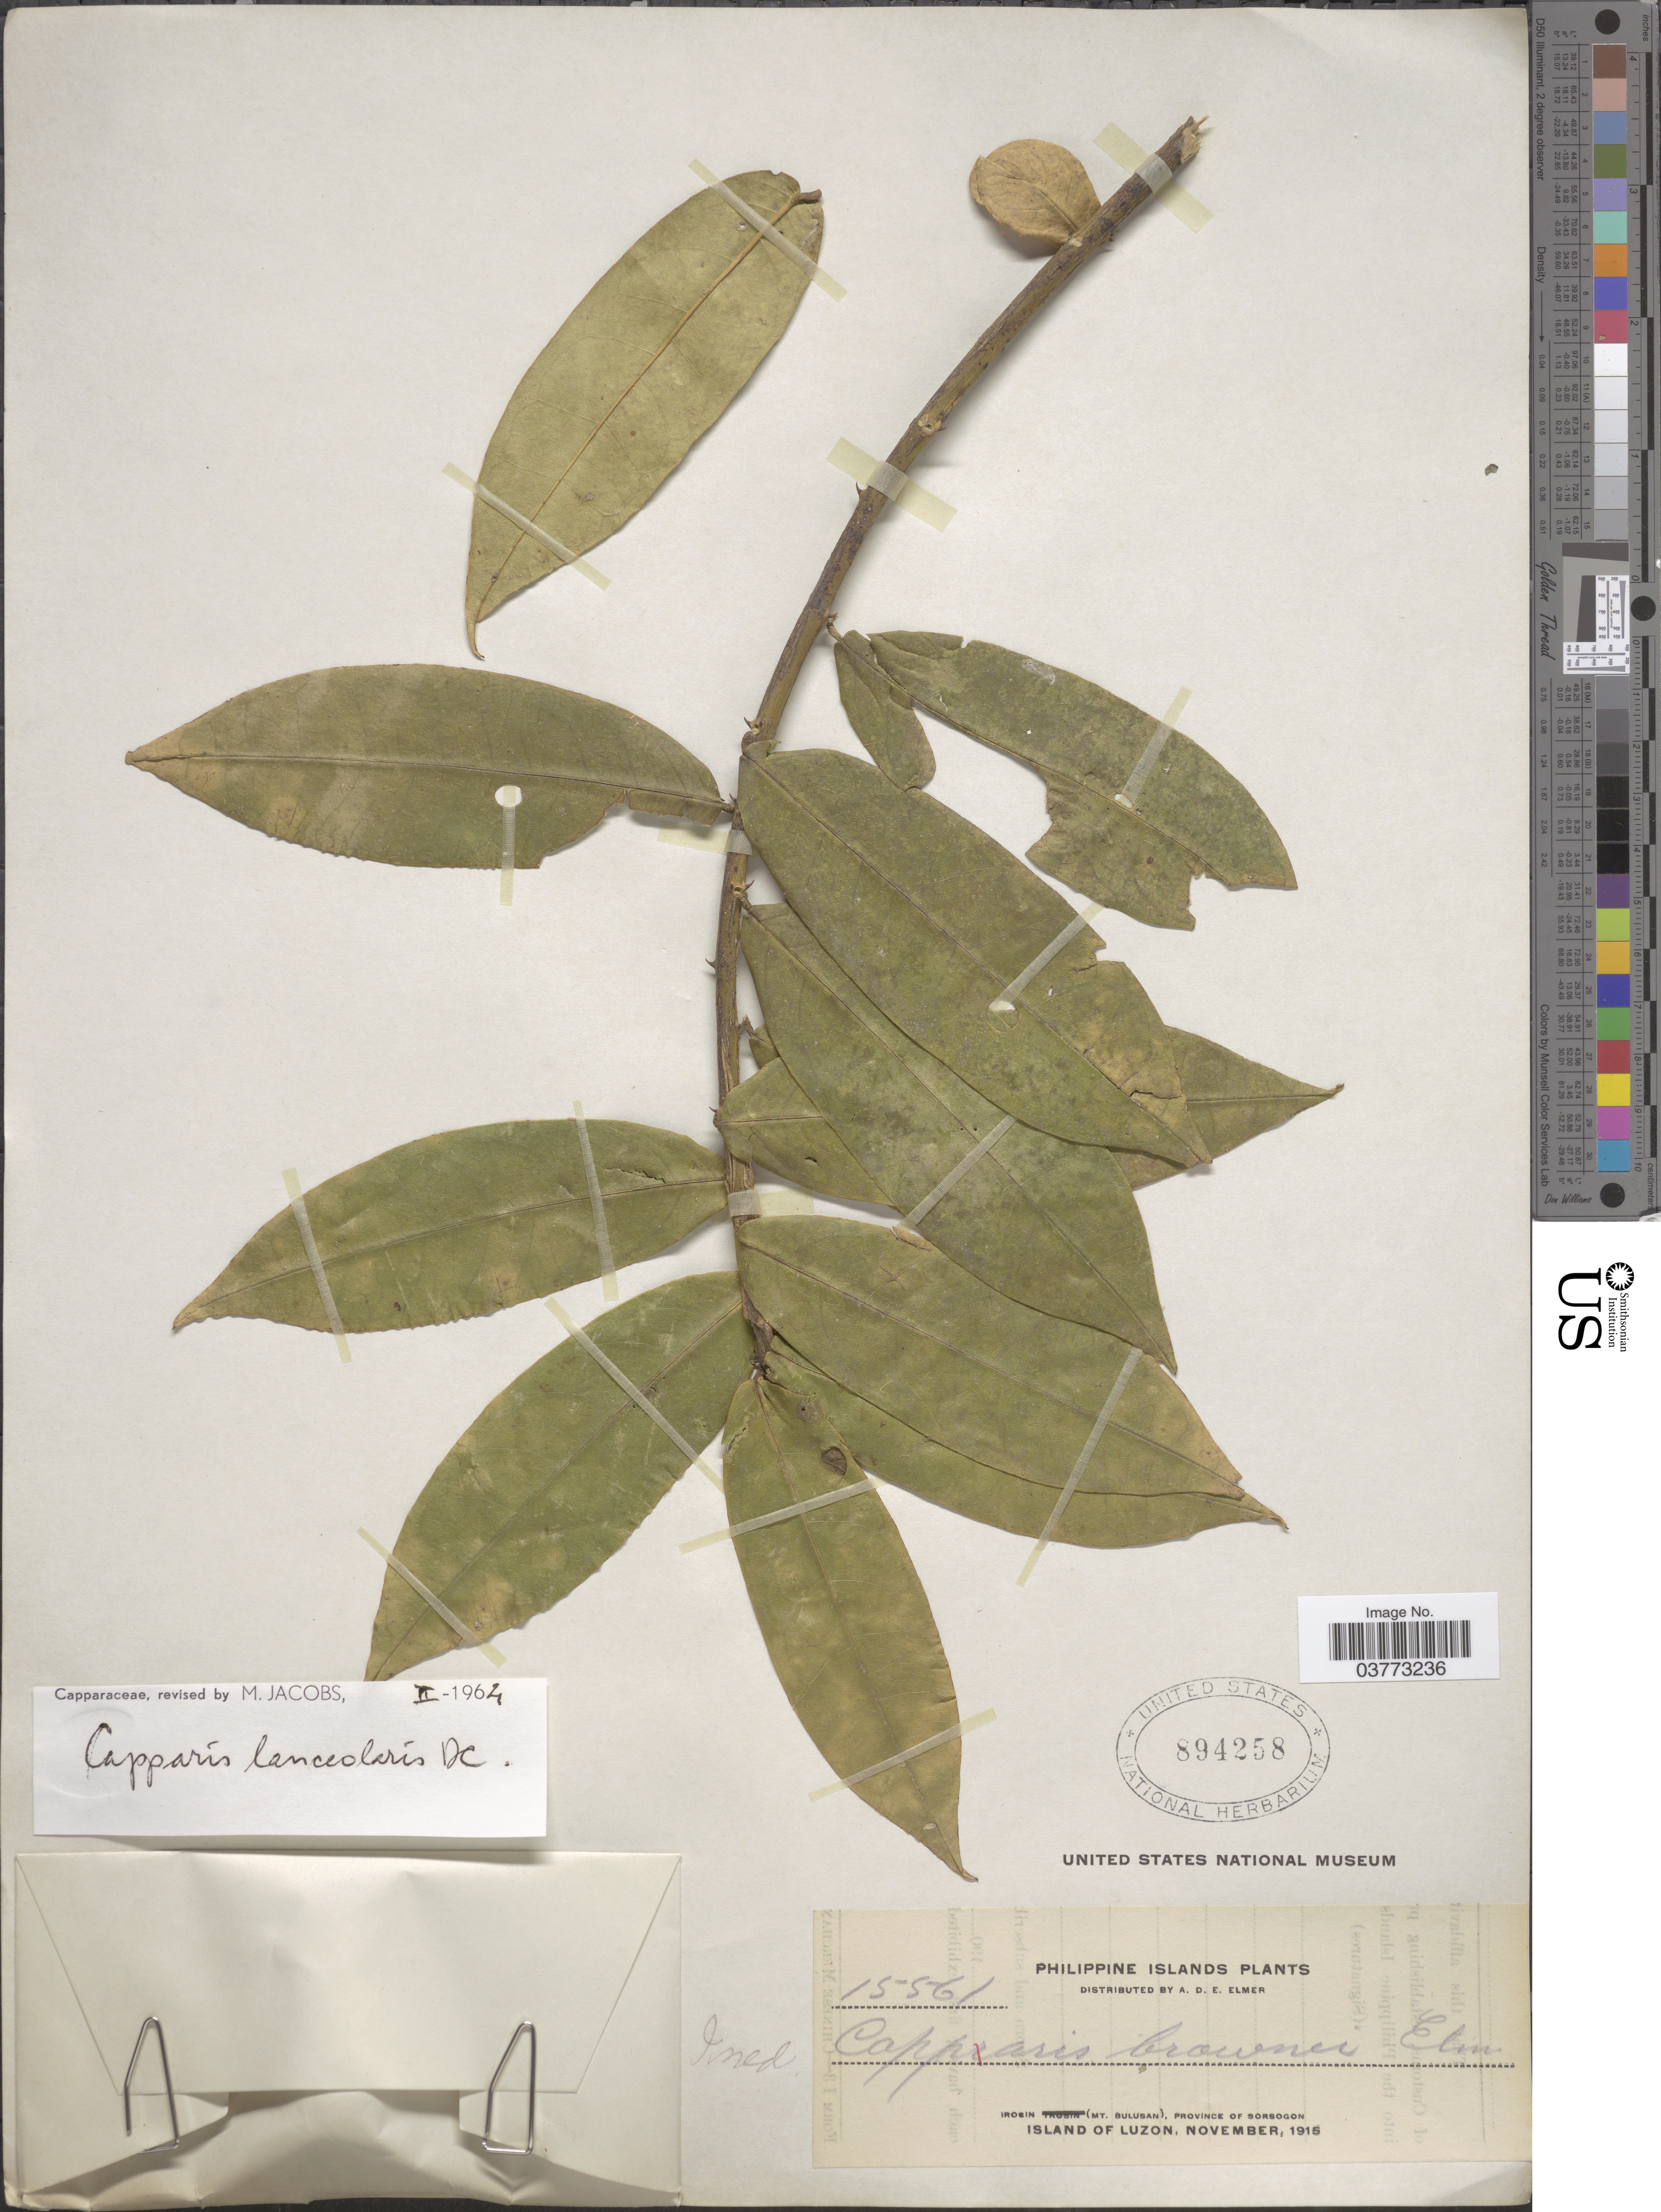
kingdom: Plantae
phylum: Tracheophyta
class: Magnoliopsida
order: Brassicales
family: Capparaceae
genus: Capparis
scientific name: Capparis lanceolaris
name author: DC.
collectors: A. D. E. Elmer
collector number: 15561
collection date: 1915-11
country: Philippines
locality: Philippine Islands. Irosin (Mt. Bulusan), Province of Sorsogon. Island of Luzon.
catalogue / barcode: US 894258